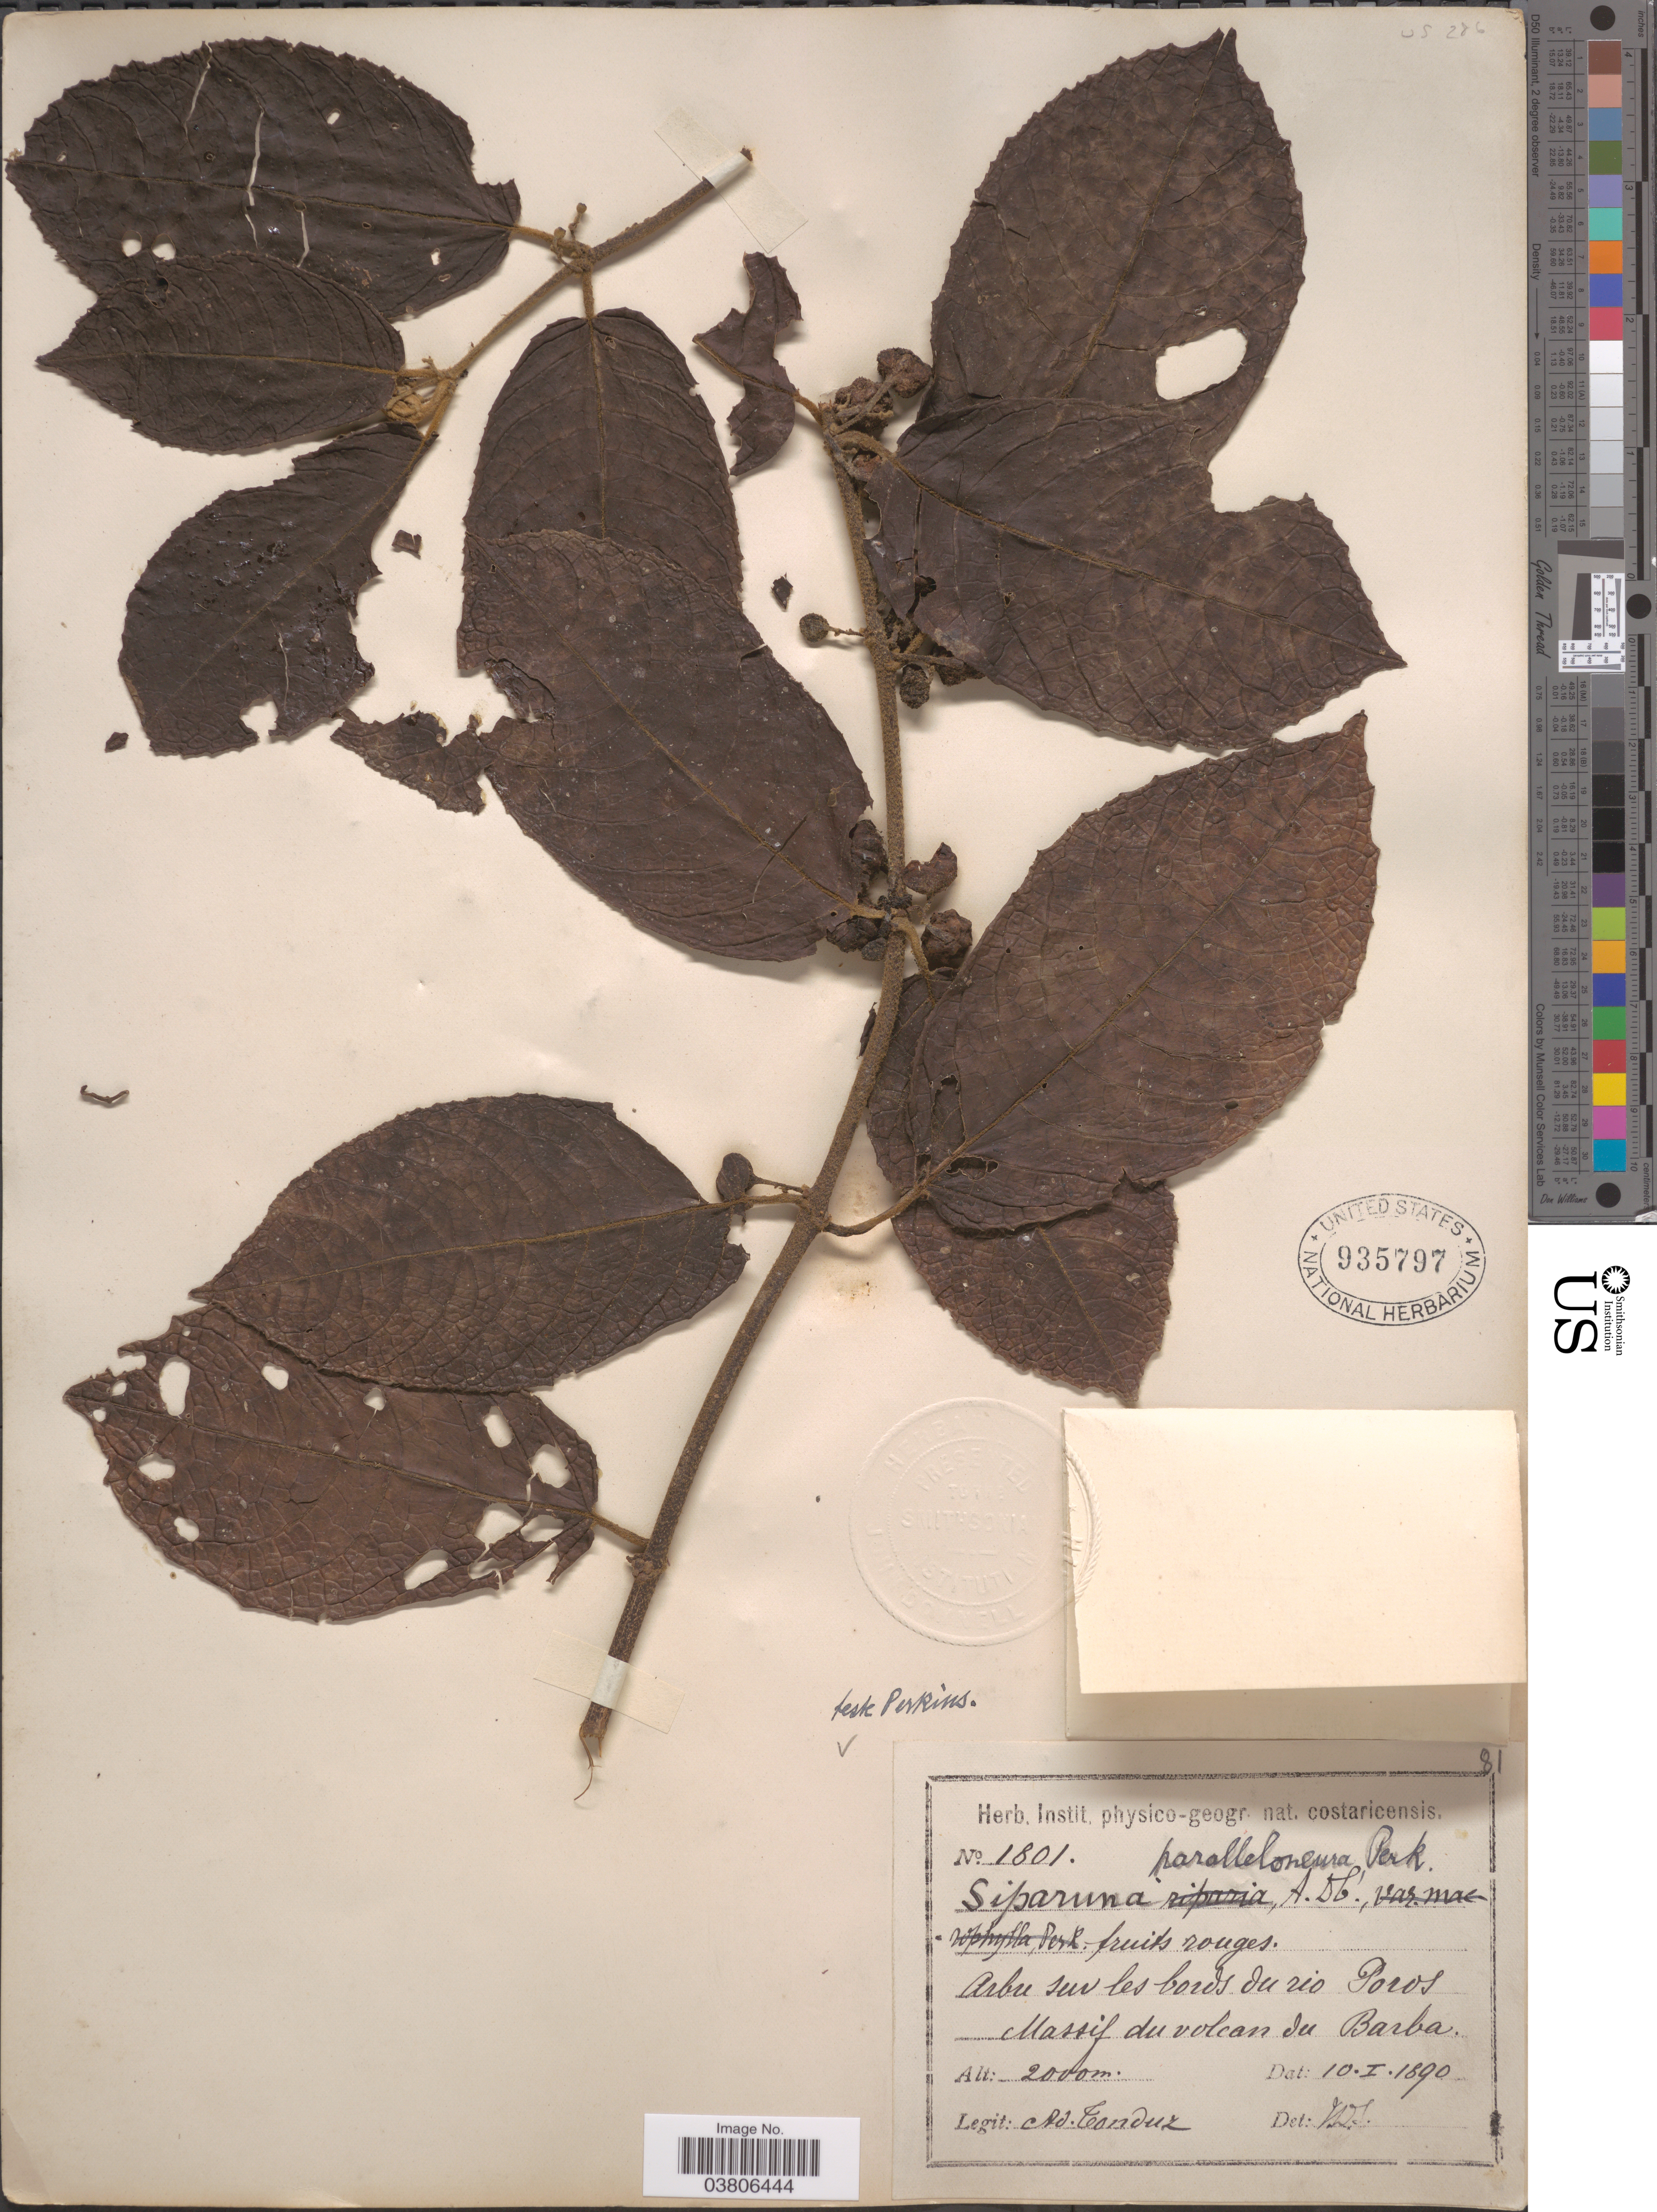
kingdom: Plantae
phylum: Tracheophyta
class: Magnoliopsida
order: Laurales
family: Siparunaceae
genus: Siparuna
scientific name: Siparuna paralleloneura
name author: Perkins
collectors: A. Tonduz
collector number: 1801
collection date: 1890-01-10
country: Costa Rica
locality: Arbre sur les bords du rio Poros. Massif du volcan du Barba.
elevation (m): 2000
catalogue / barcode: US 935797